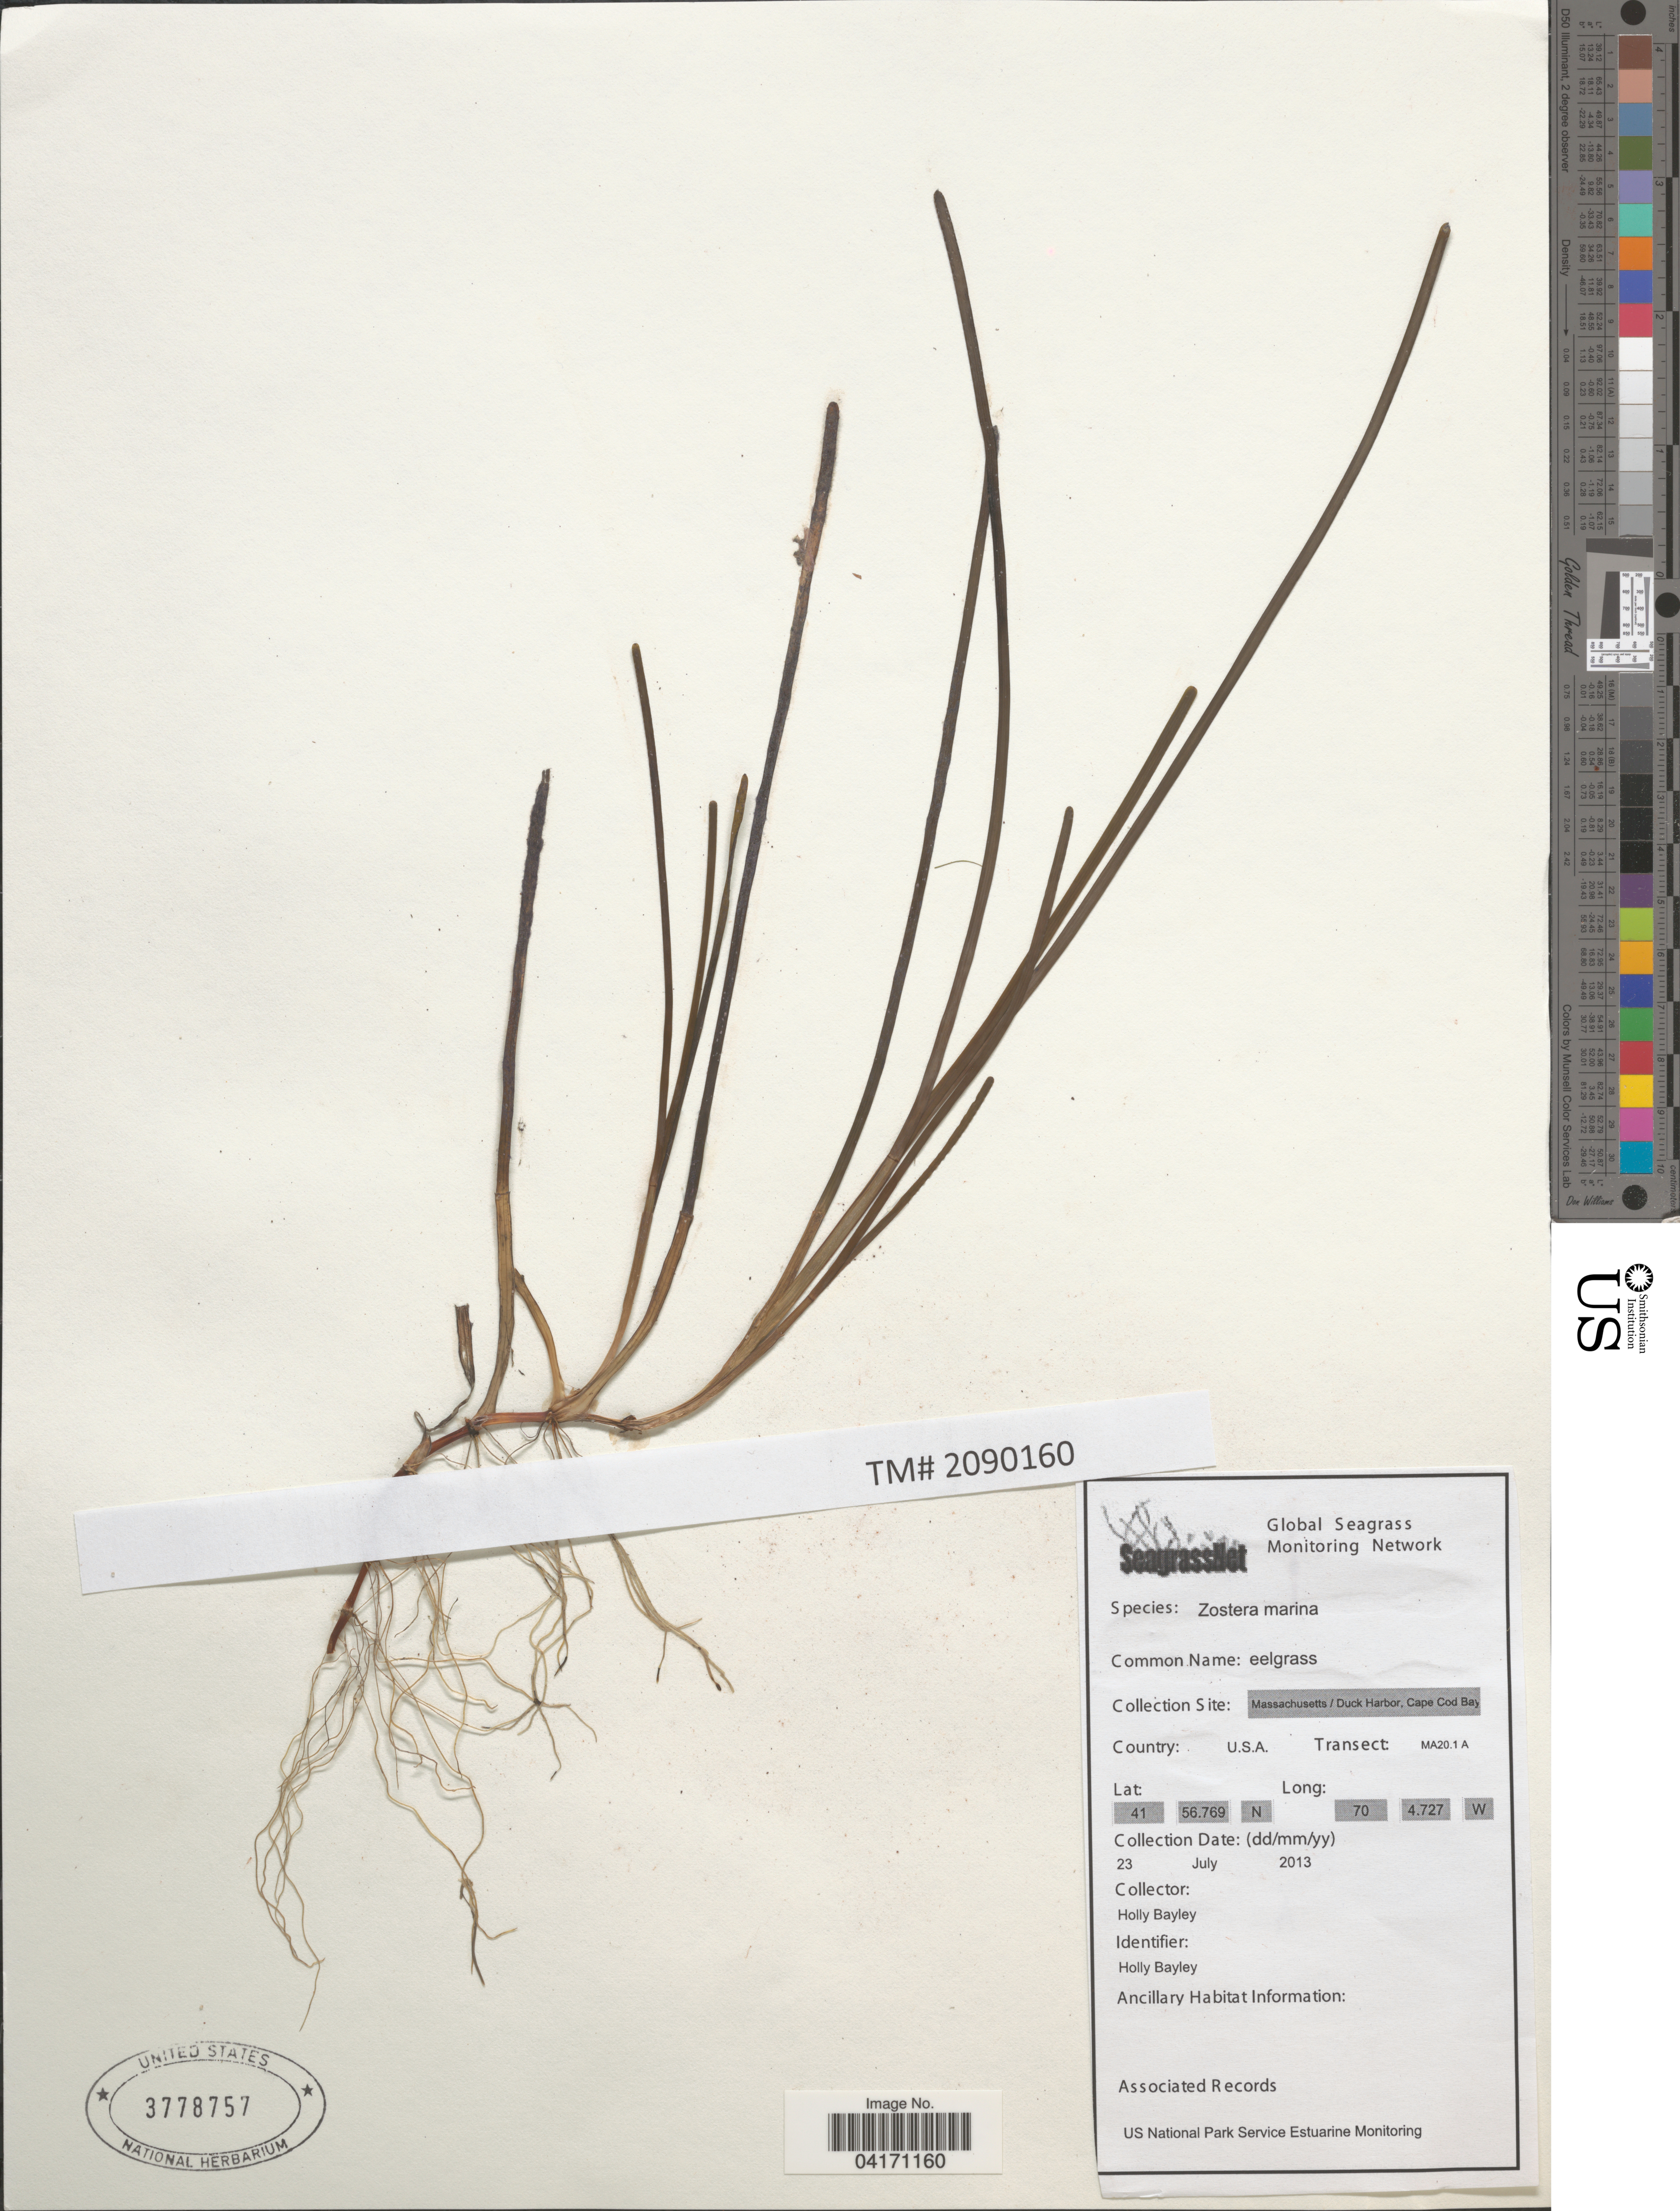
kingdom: Plantae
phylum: Tracheophyta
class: Liliopsida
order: Alismatales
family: Zosteraceae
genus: Zostera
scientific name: Zostera marina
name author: L.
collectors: H. Bayley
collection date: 2013-07-23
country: United States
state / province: Massachusetts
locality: Duck Harbor, Cape Cod Bay. Transect: MA20.1 A.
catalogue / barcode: US 3778757